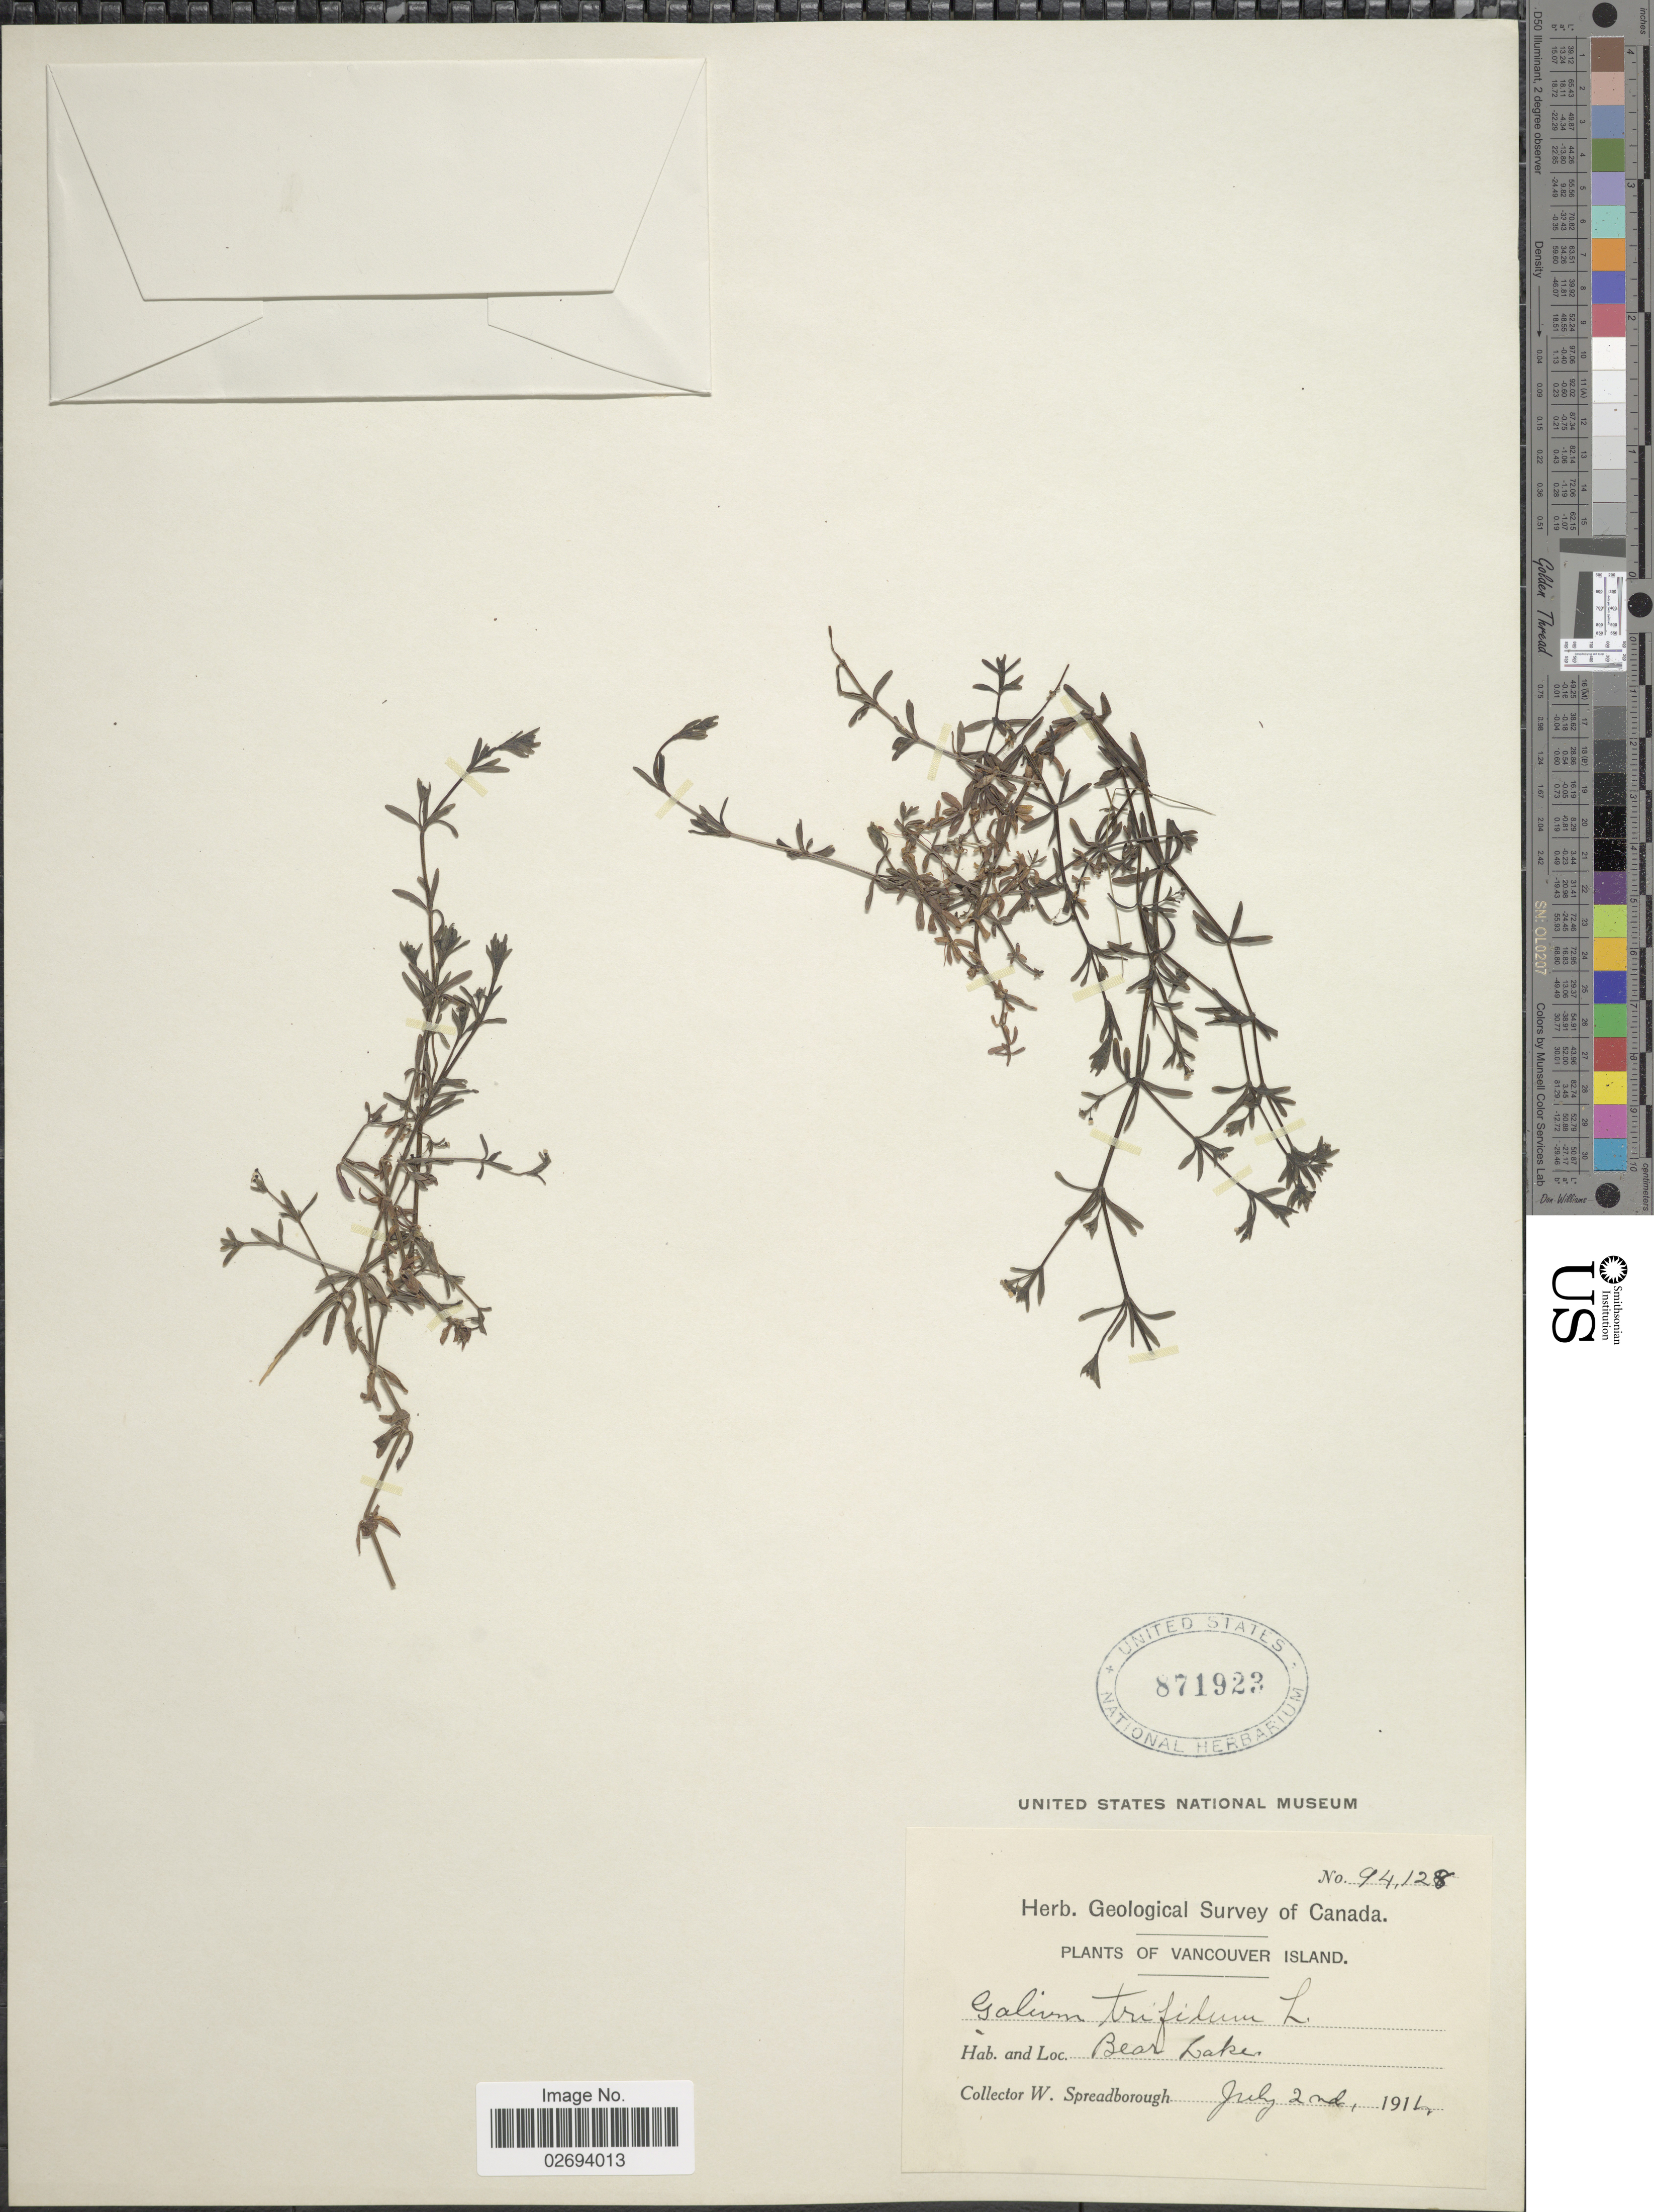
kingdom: Plantae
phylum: Tracheophyta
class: Magnoliopsida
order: Gentianales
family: Rubiaceae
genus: Galium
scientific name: Galium trifidum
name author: L.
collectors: W. Spreadborough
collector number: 94128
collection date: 1911-07-02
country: Canada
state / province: British Columbia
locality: Vancouver Island. Bear Lake.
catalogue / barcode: US 871923